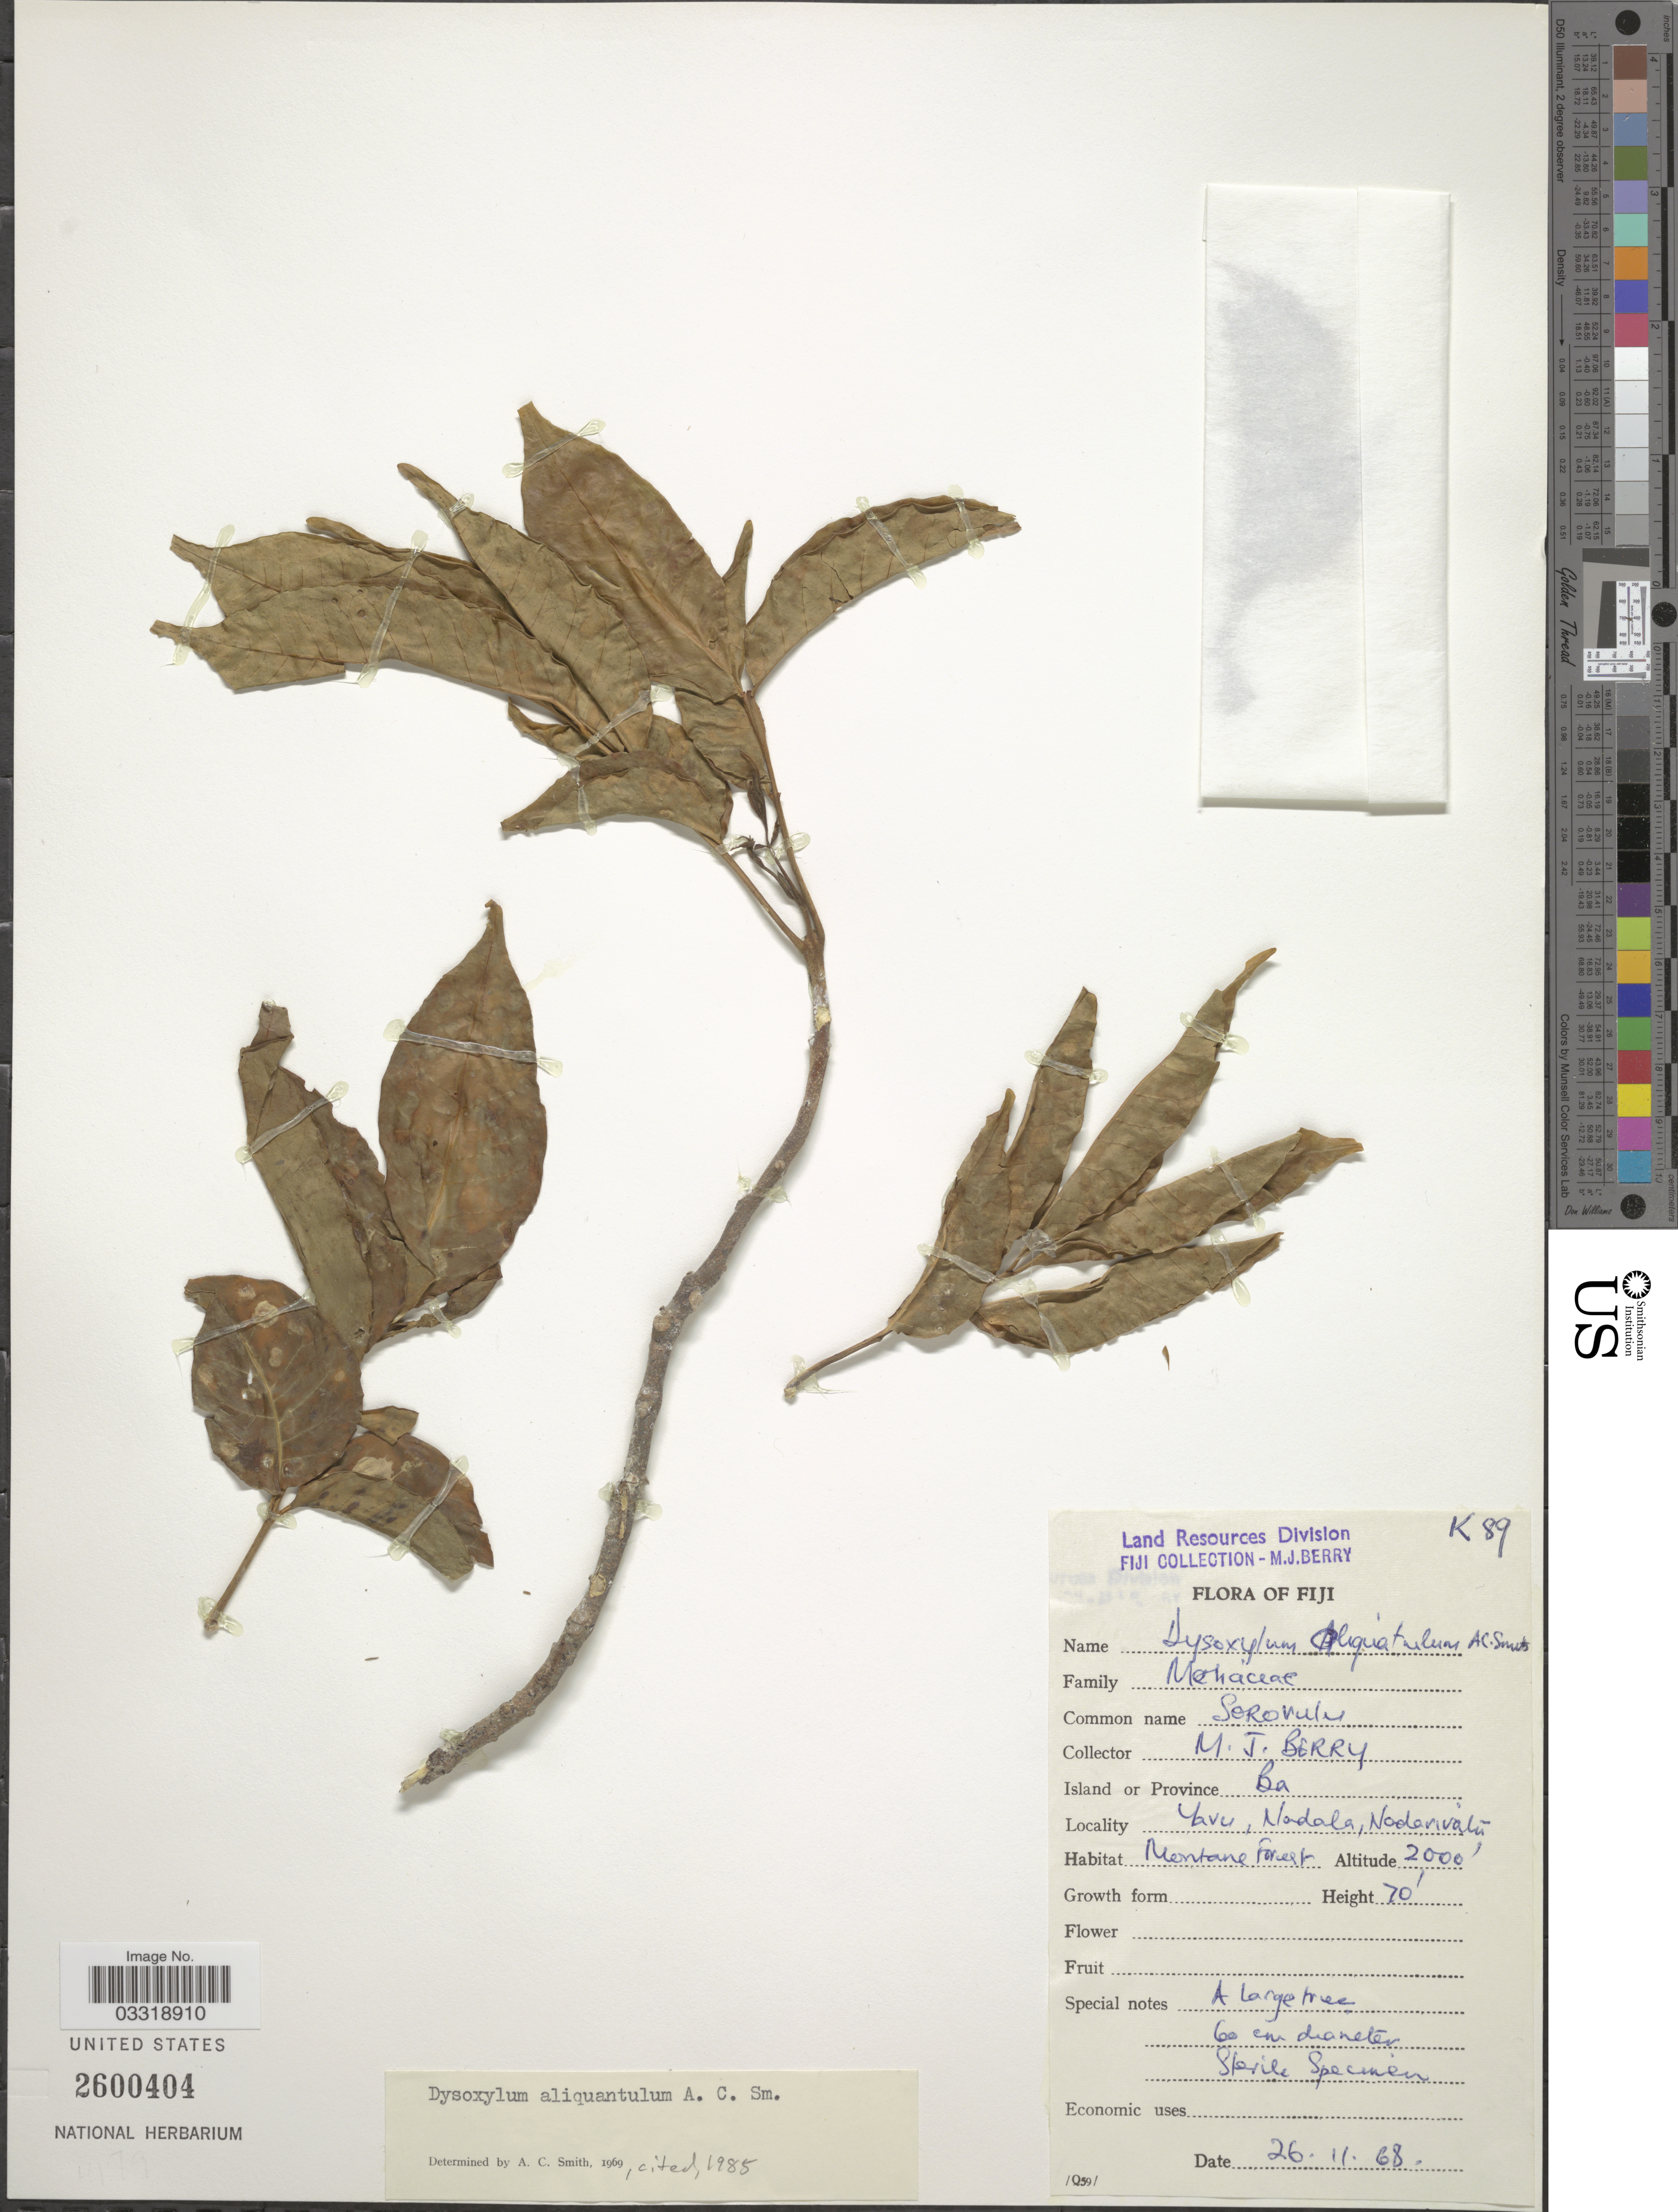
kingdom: Plantae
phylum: Tracheophyta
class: Magnoliopsida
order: Sapindales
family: Meliaceae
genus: Didymocheton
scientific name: Didymocheton aliquantulus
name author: (A.C. Sm.) Holzmeyer & Hauenschild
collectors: M. Berry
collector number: K89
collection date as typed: Transcribed d/m/y: 26/11/68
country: Fiji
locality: Island or Province Ba. Yavu, Nadala, Nadarivatu.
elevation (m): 610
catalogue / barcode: US 2600404